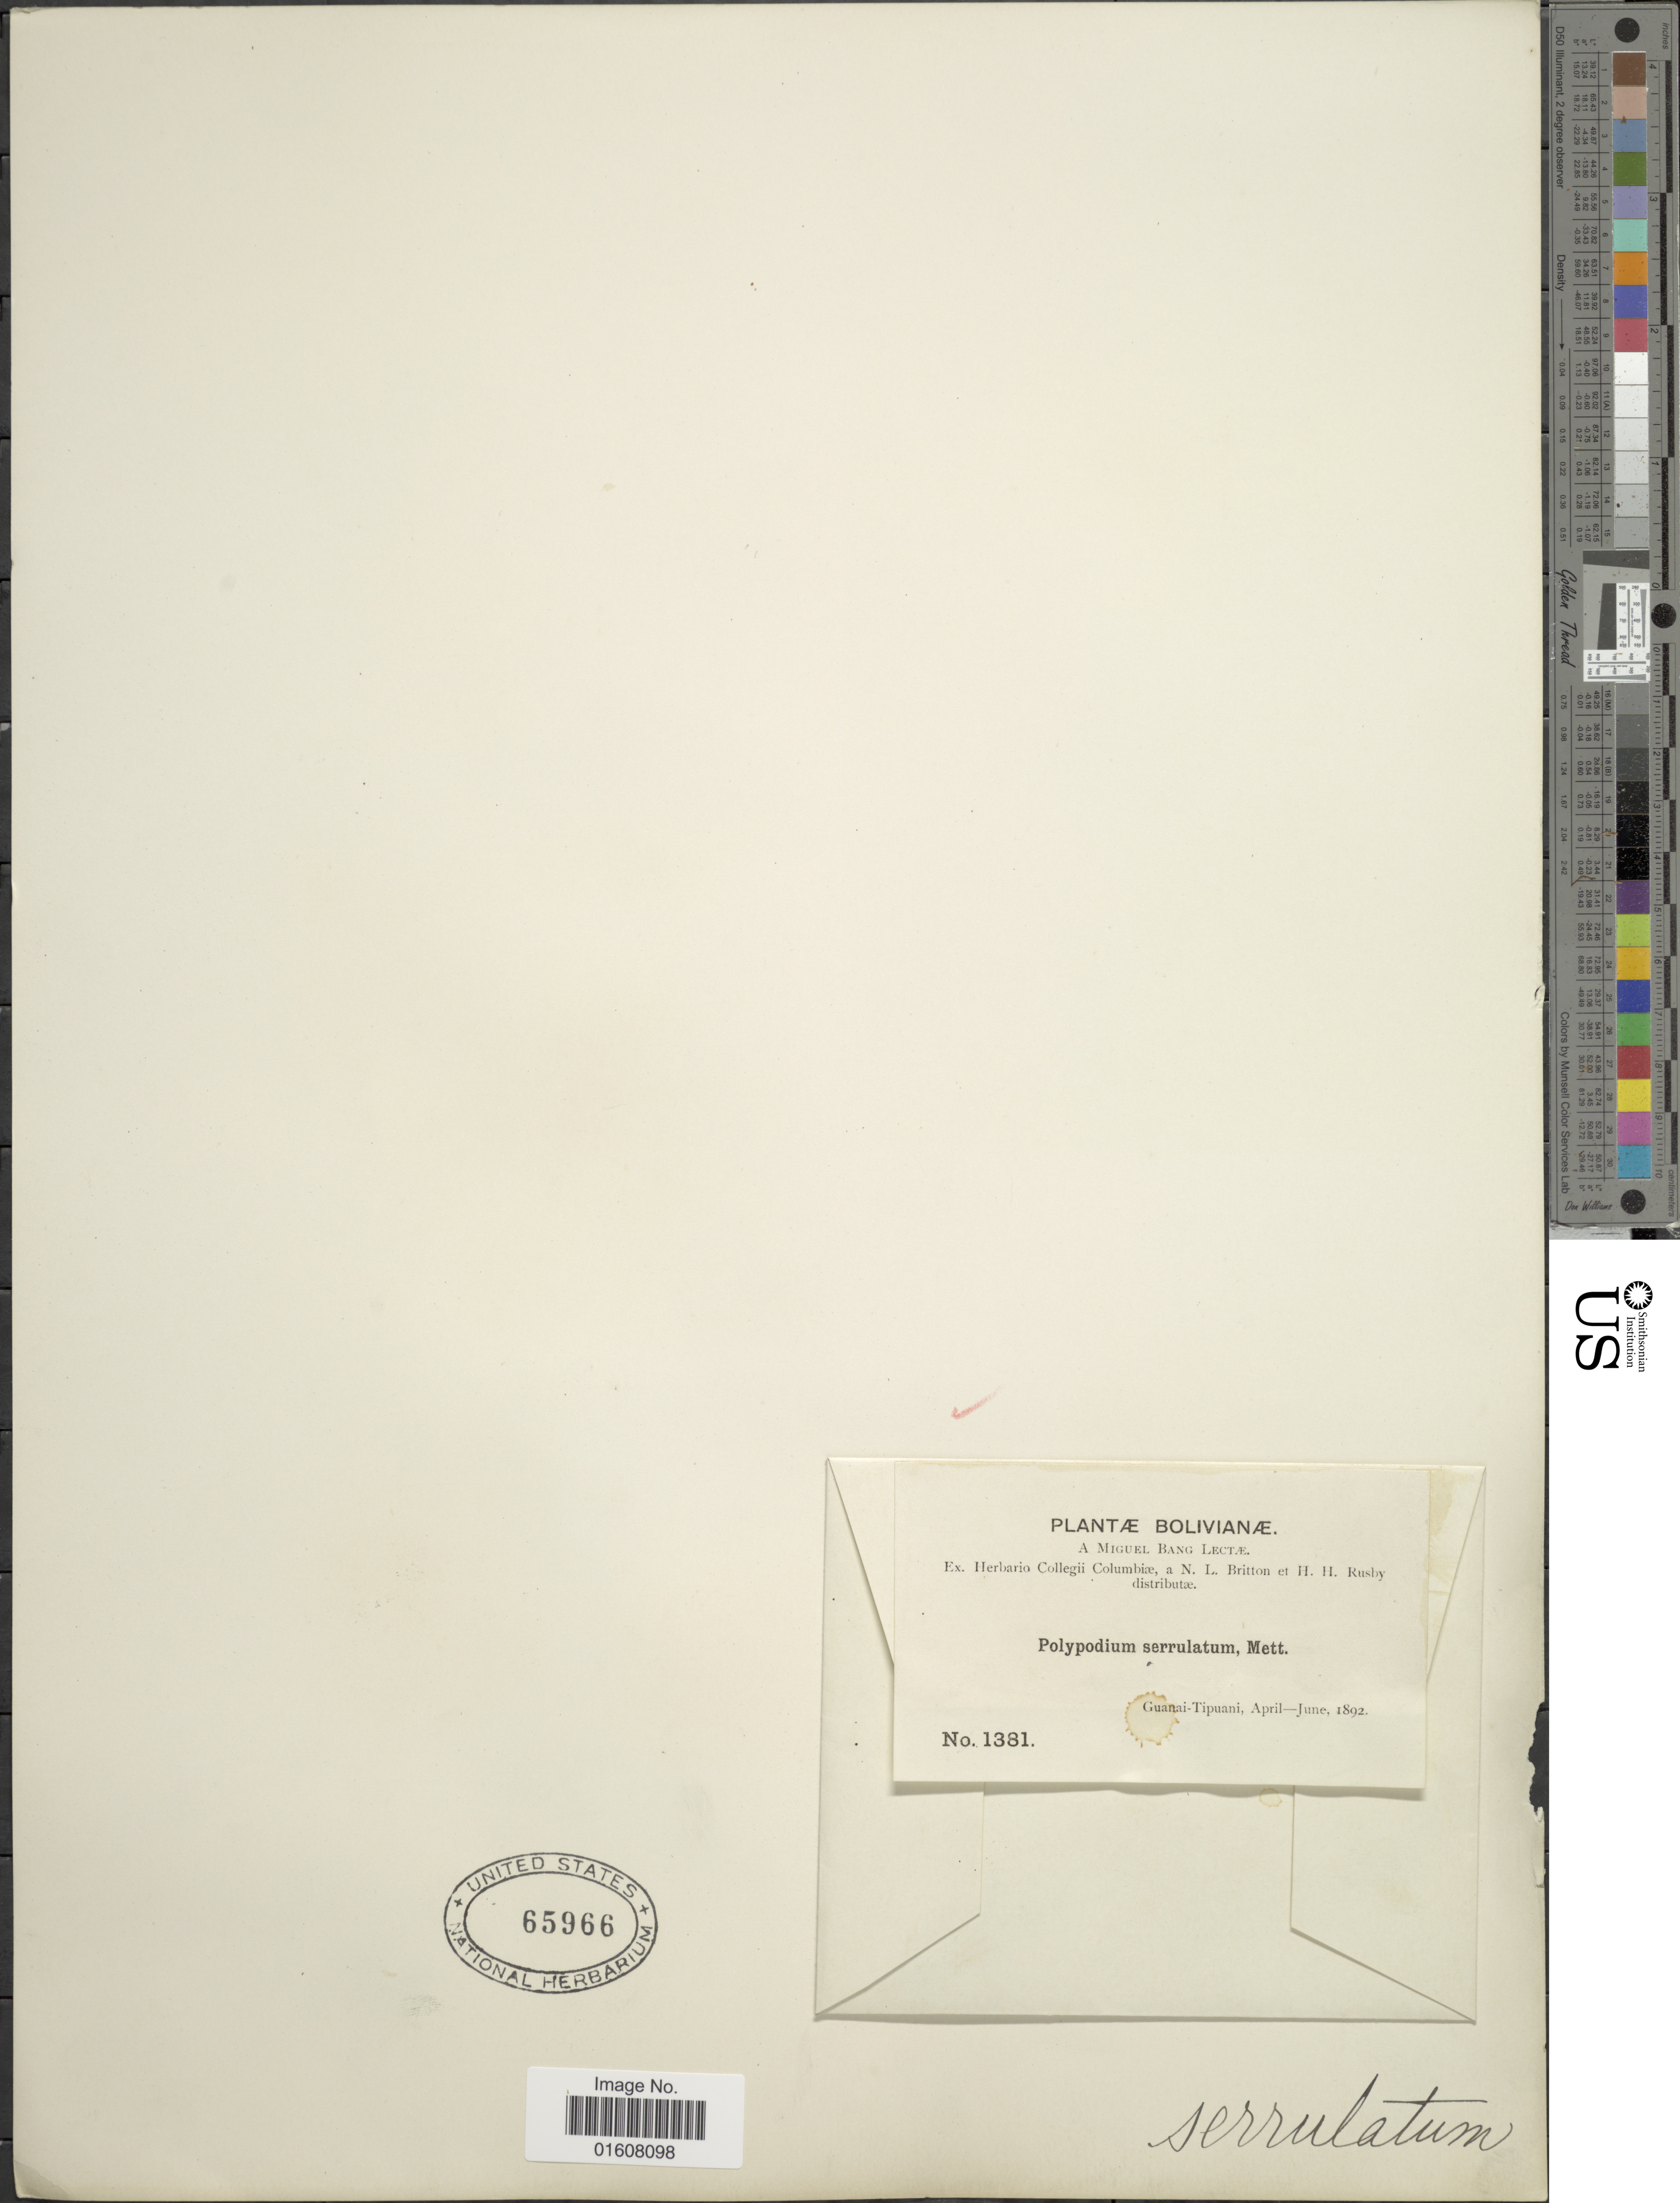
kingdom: Plantae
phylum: Tracheophyta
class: Polypodiopsida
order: Polypodiales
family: Polypodiaceae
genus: Cochlidium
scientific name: Cochlidium serrulatum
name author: (Sw.) L.E. Bishop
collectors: M. Bang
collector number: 1381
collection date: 1892-04/1892-06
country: Bolivia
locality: Guanai-Tipuani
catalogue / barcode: US 65966